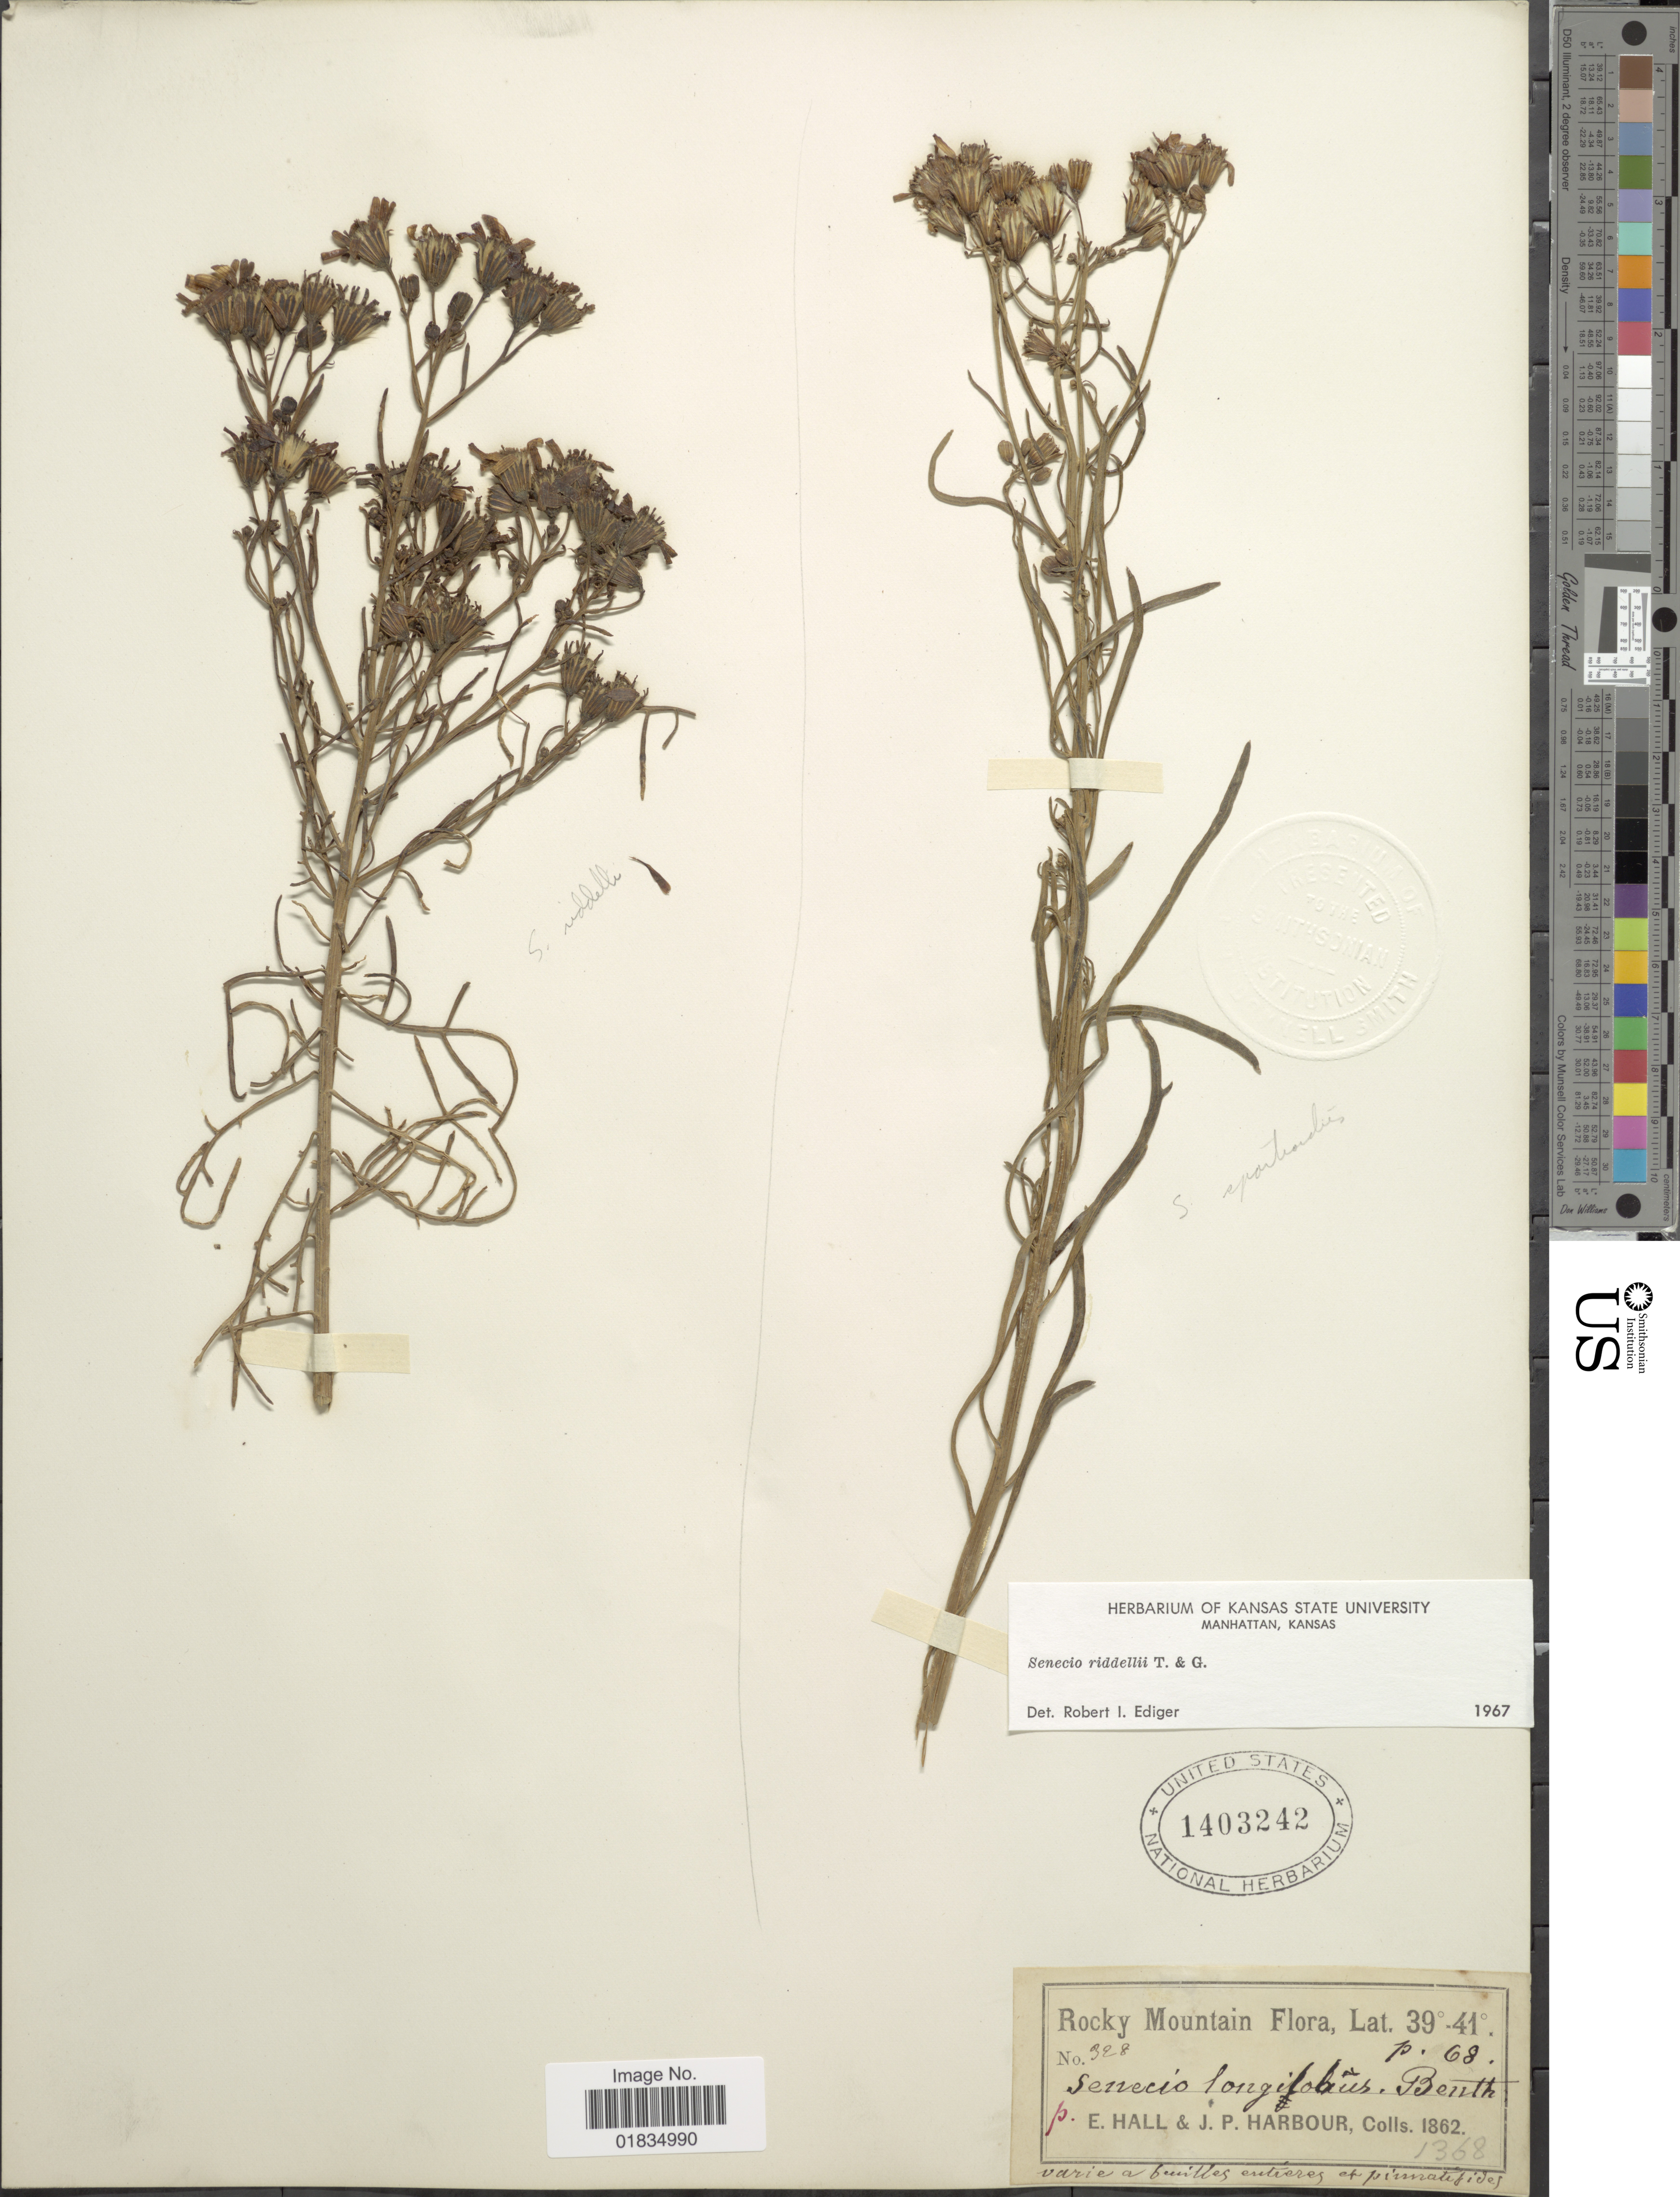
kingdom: Plantae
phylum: Tracheophyta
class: Magnoliopsida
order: Asterales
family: Asteraceae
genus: Senecio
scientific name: Senecio riddellii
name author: Torr. & A. Gray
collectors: E. Hall & J. Harbour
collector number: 328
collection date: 1862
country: United States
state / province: Colorado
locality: Rocky Mtns.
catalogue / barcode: US 1403242